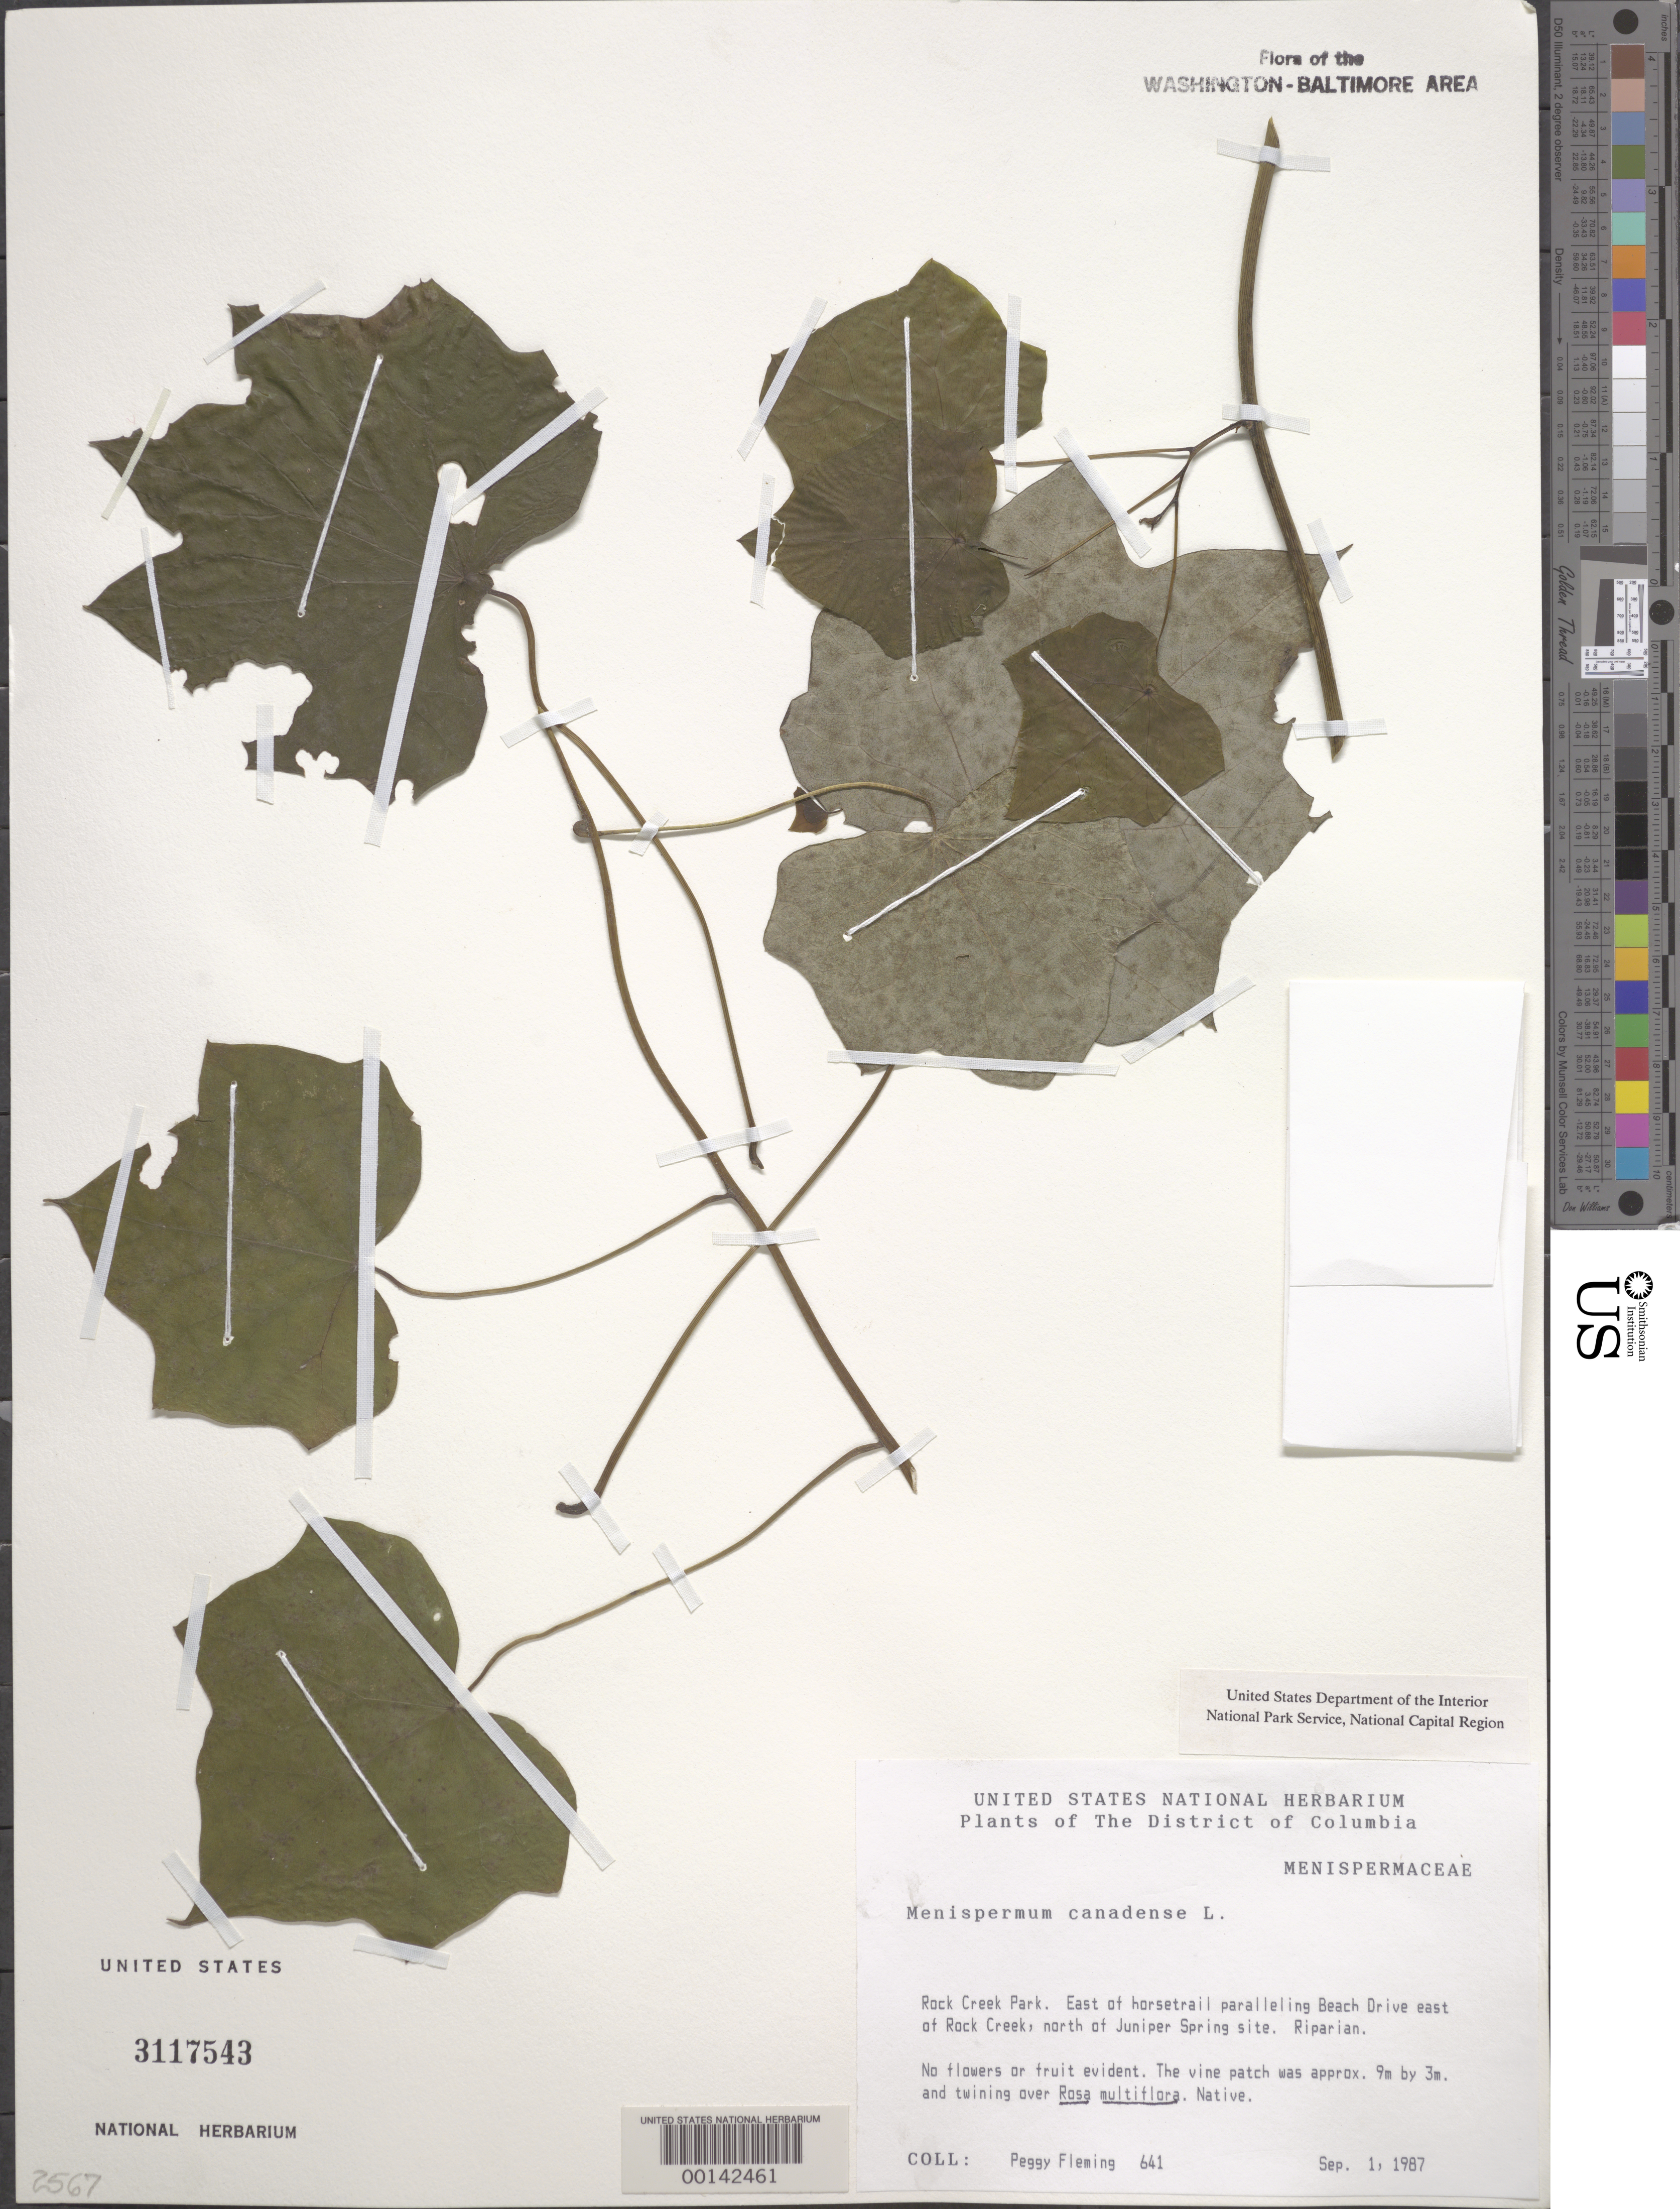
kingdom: Plantae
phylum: Tracheophyta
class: Magnoliopsida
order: Ranunculales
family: Menispermaceae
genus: Menispermum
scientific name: Menispermum canadense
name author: L.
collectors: P. Fleming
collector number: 641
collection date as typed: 01 Sep 1987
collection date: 1987-09-01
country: United States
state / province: District of Columbia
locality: Rock Creek Park. East of horsetrail paralleling Beach Drive east of Rock Creek, north of Juniper Spring Site. Rock Creek Park and vicinity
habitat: Riparian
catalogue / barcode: US 3117543